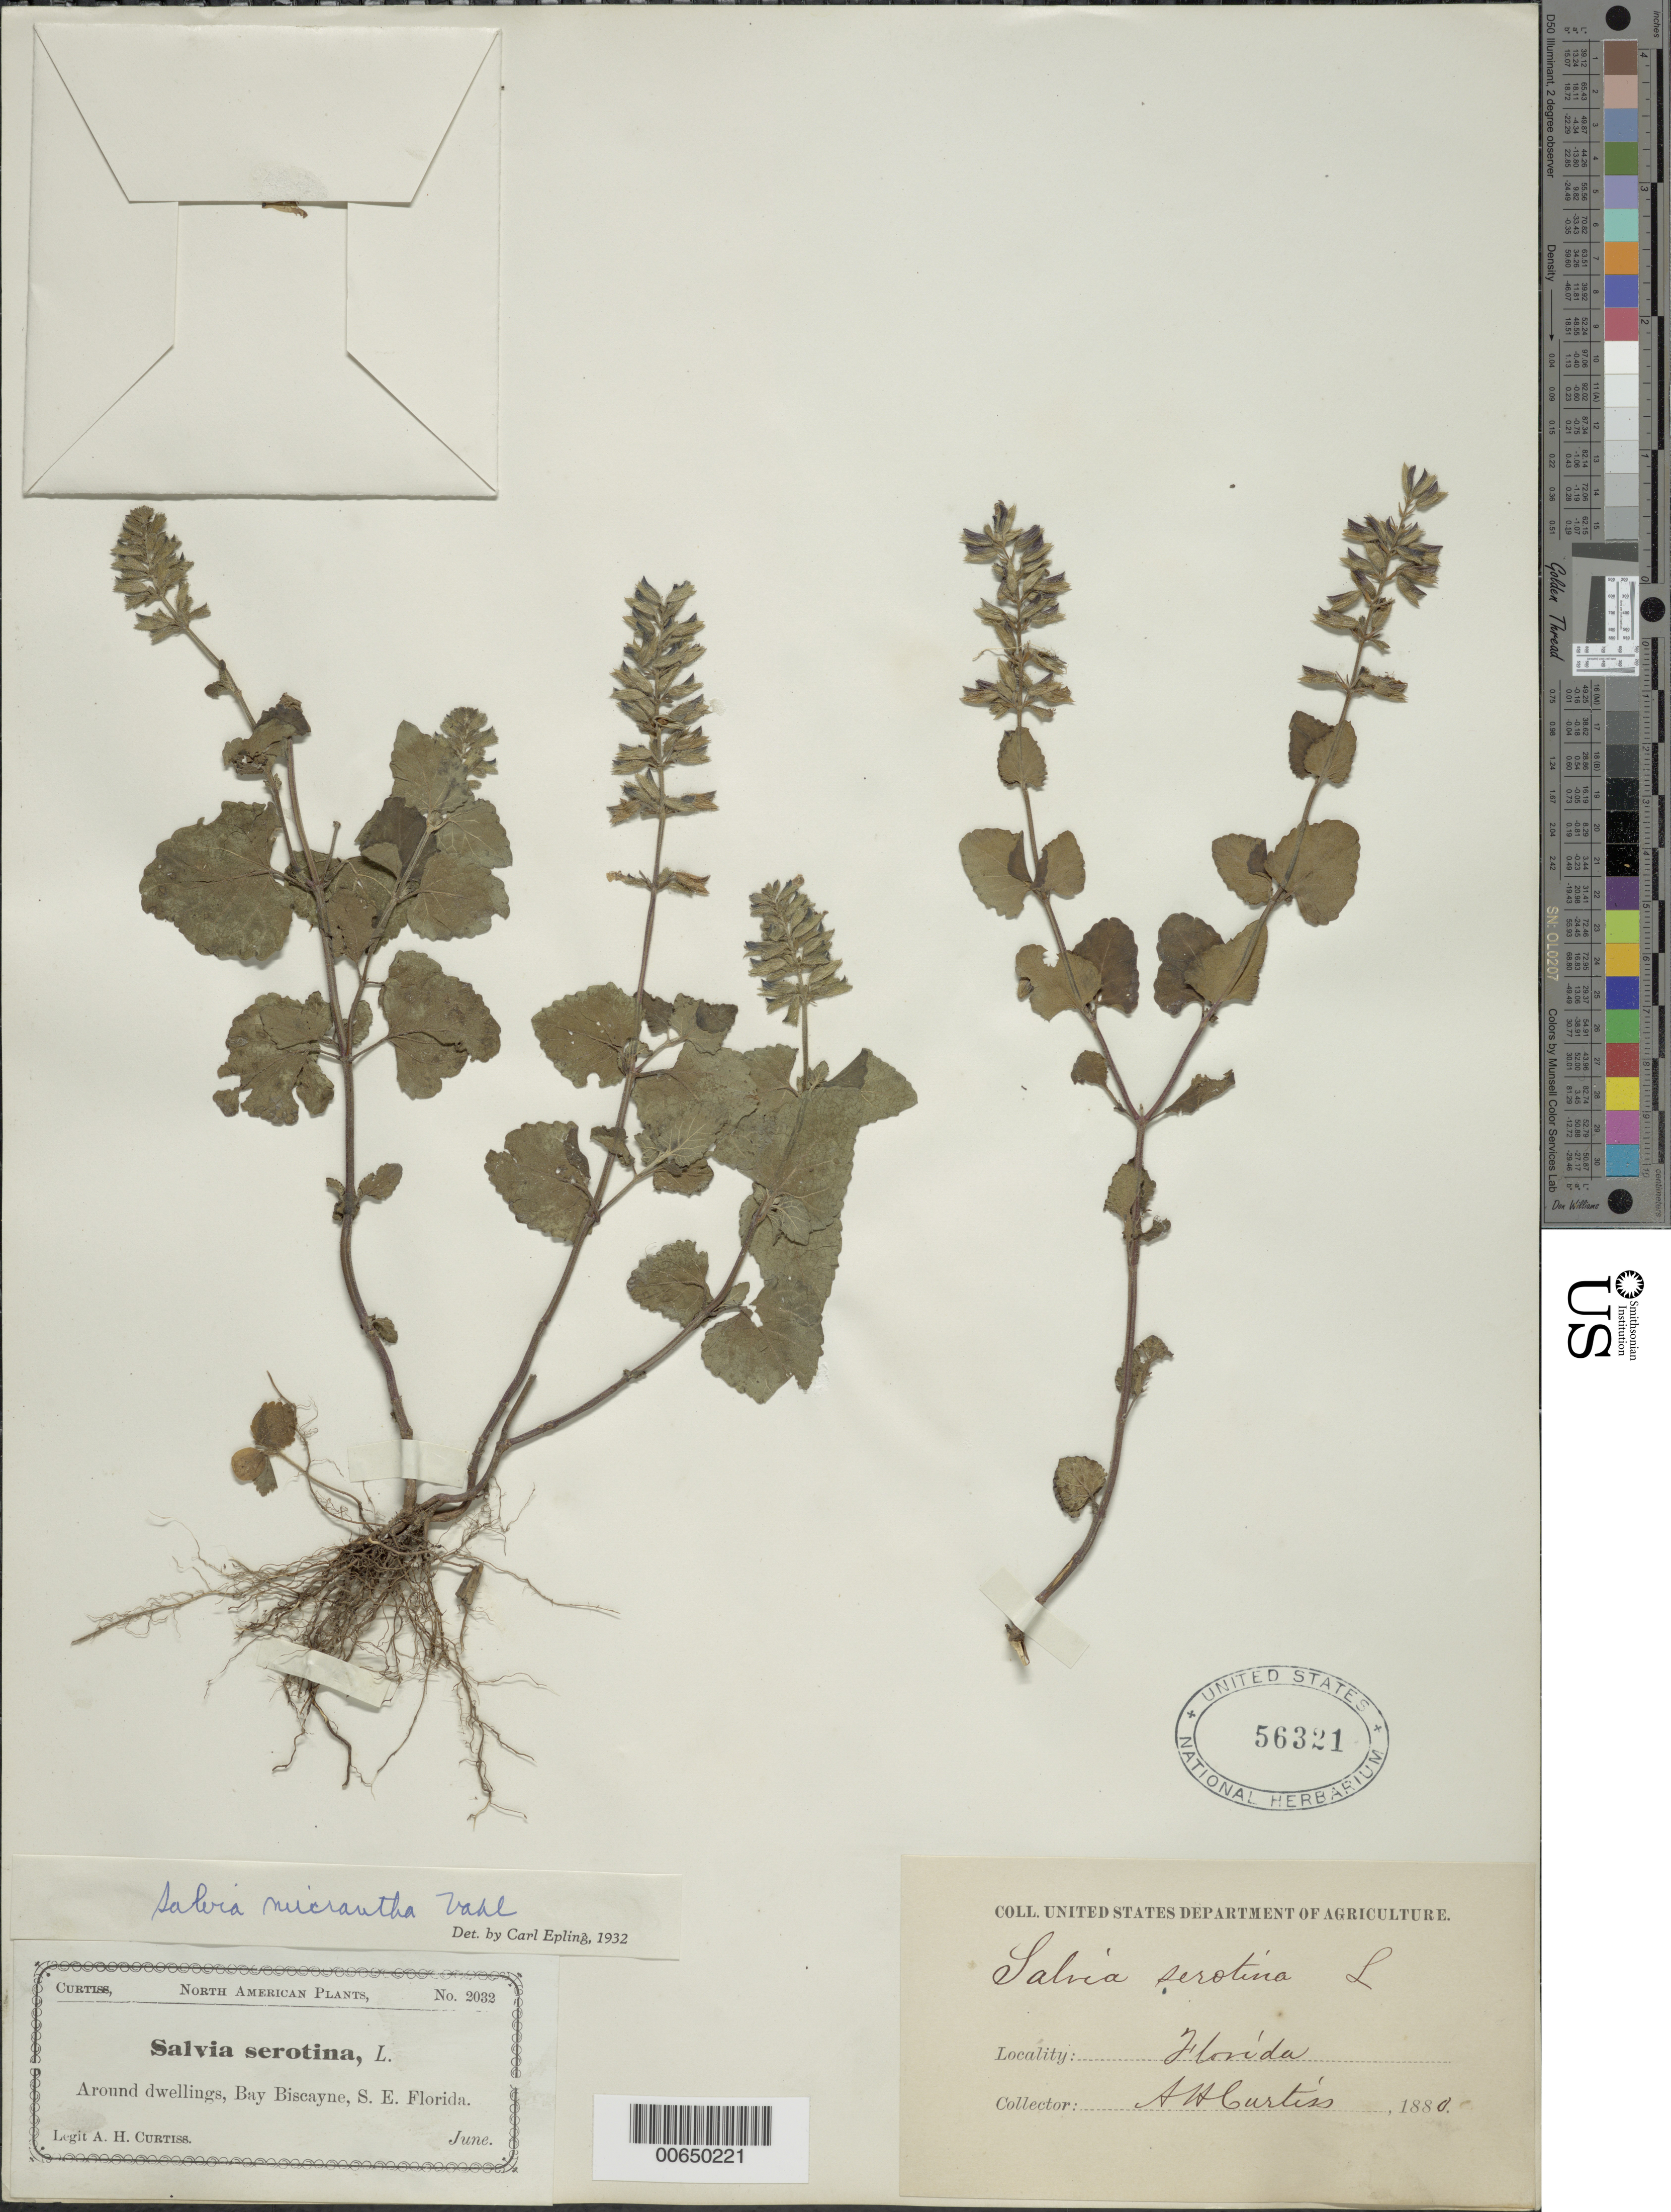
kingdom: Plantae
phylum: Tracheophyta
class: Magnoliopsida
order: Lamiales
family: Lamiaceae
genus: Salvia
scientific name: Salvia micrantha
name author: Vahl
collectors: A. H. Curtiss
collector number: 2032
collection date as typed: Jun 1880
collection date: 1880-06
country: United States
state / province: Florida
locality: Around dwellings, Biscayne Bay, SE FL.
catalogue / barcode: US 56321